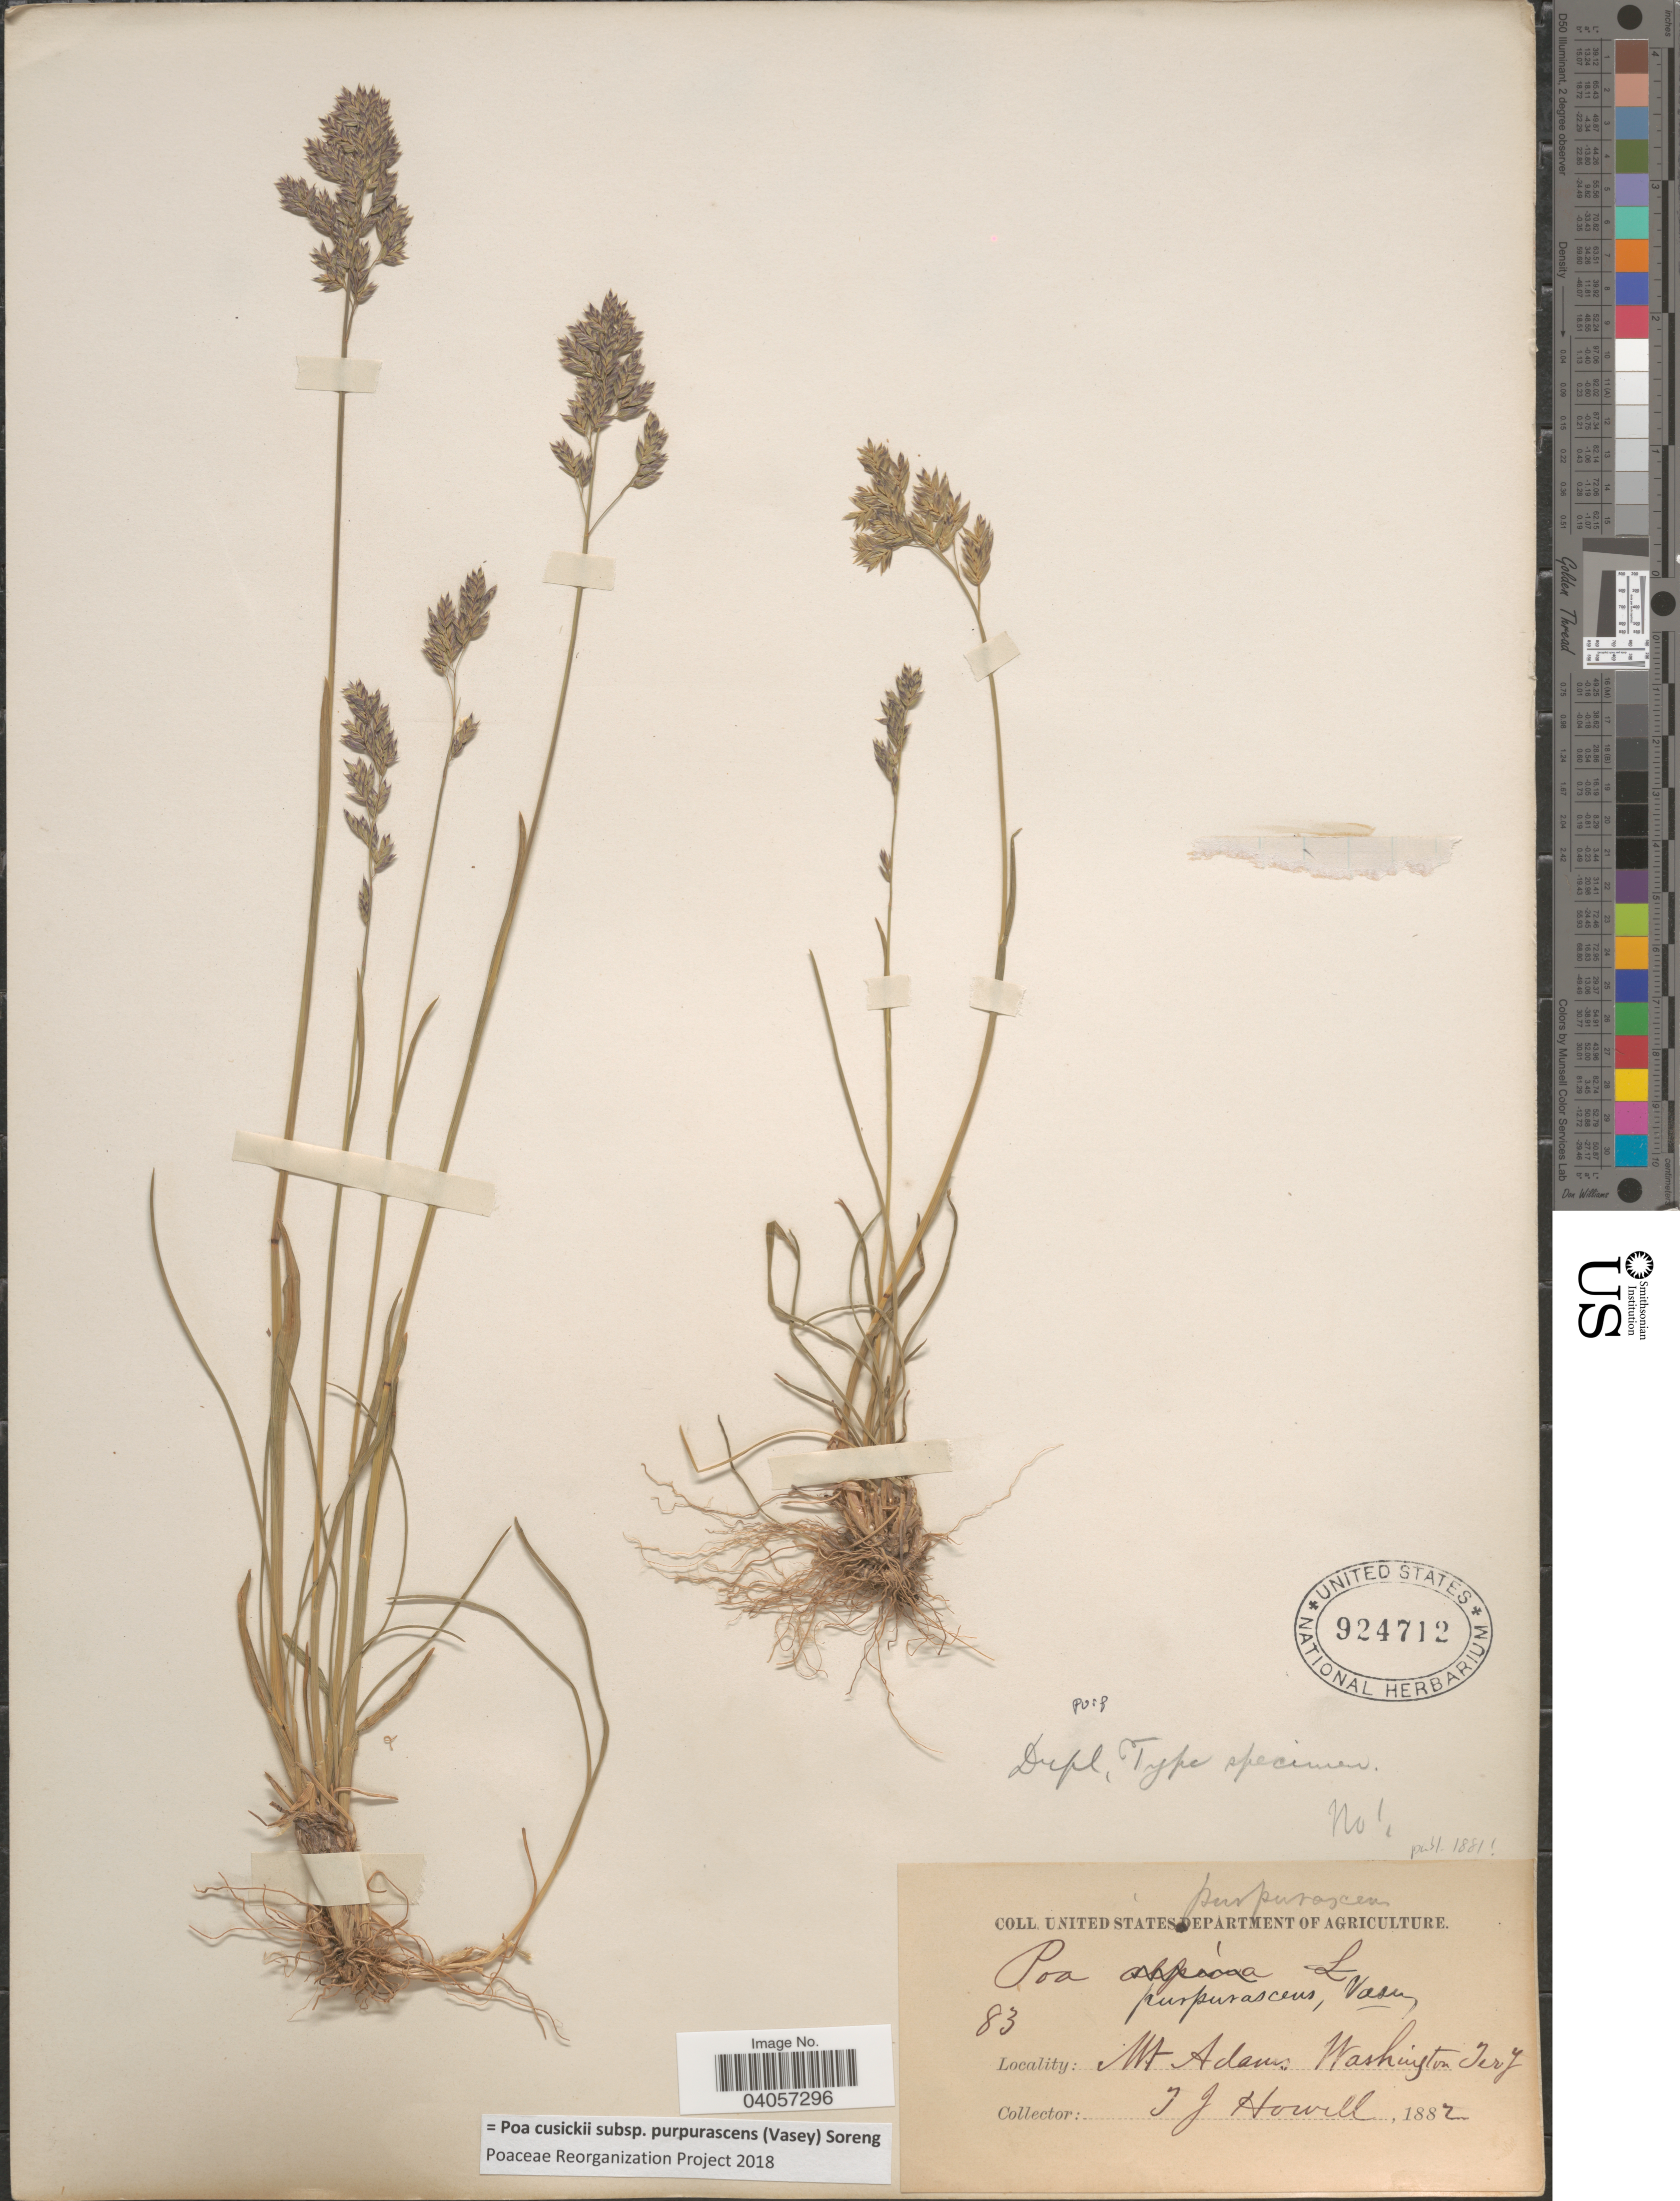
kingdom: Plantae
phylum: Tracheophyta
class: Liliopsida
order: Poales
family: Poaceae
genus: Poa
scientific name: Poa cusickii subsp. purpurascens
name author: (Vasey) Soreng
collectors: T. J. Howell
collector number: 83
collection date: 1882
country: United States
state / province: Washington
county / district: Yakima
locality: Mt Adams.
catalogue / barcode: US 924712